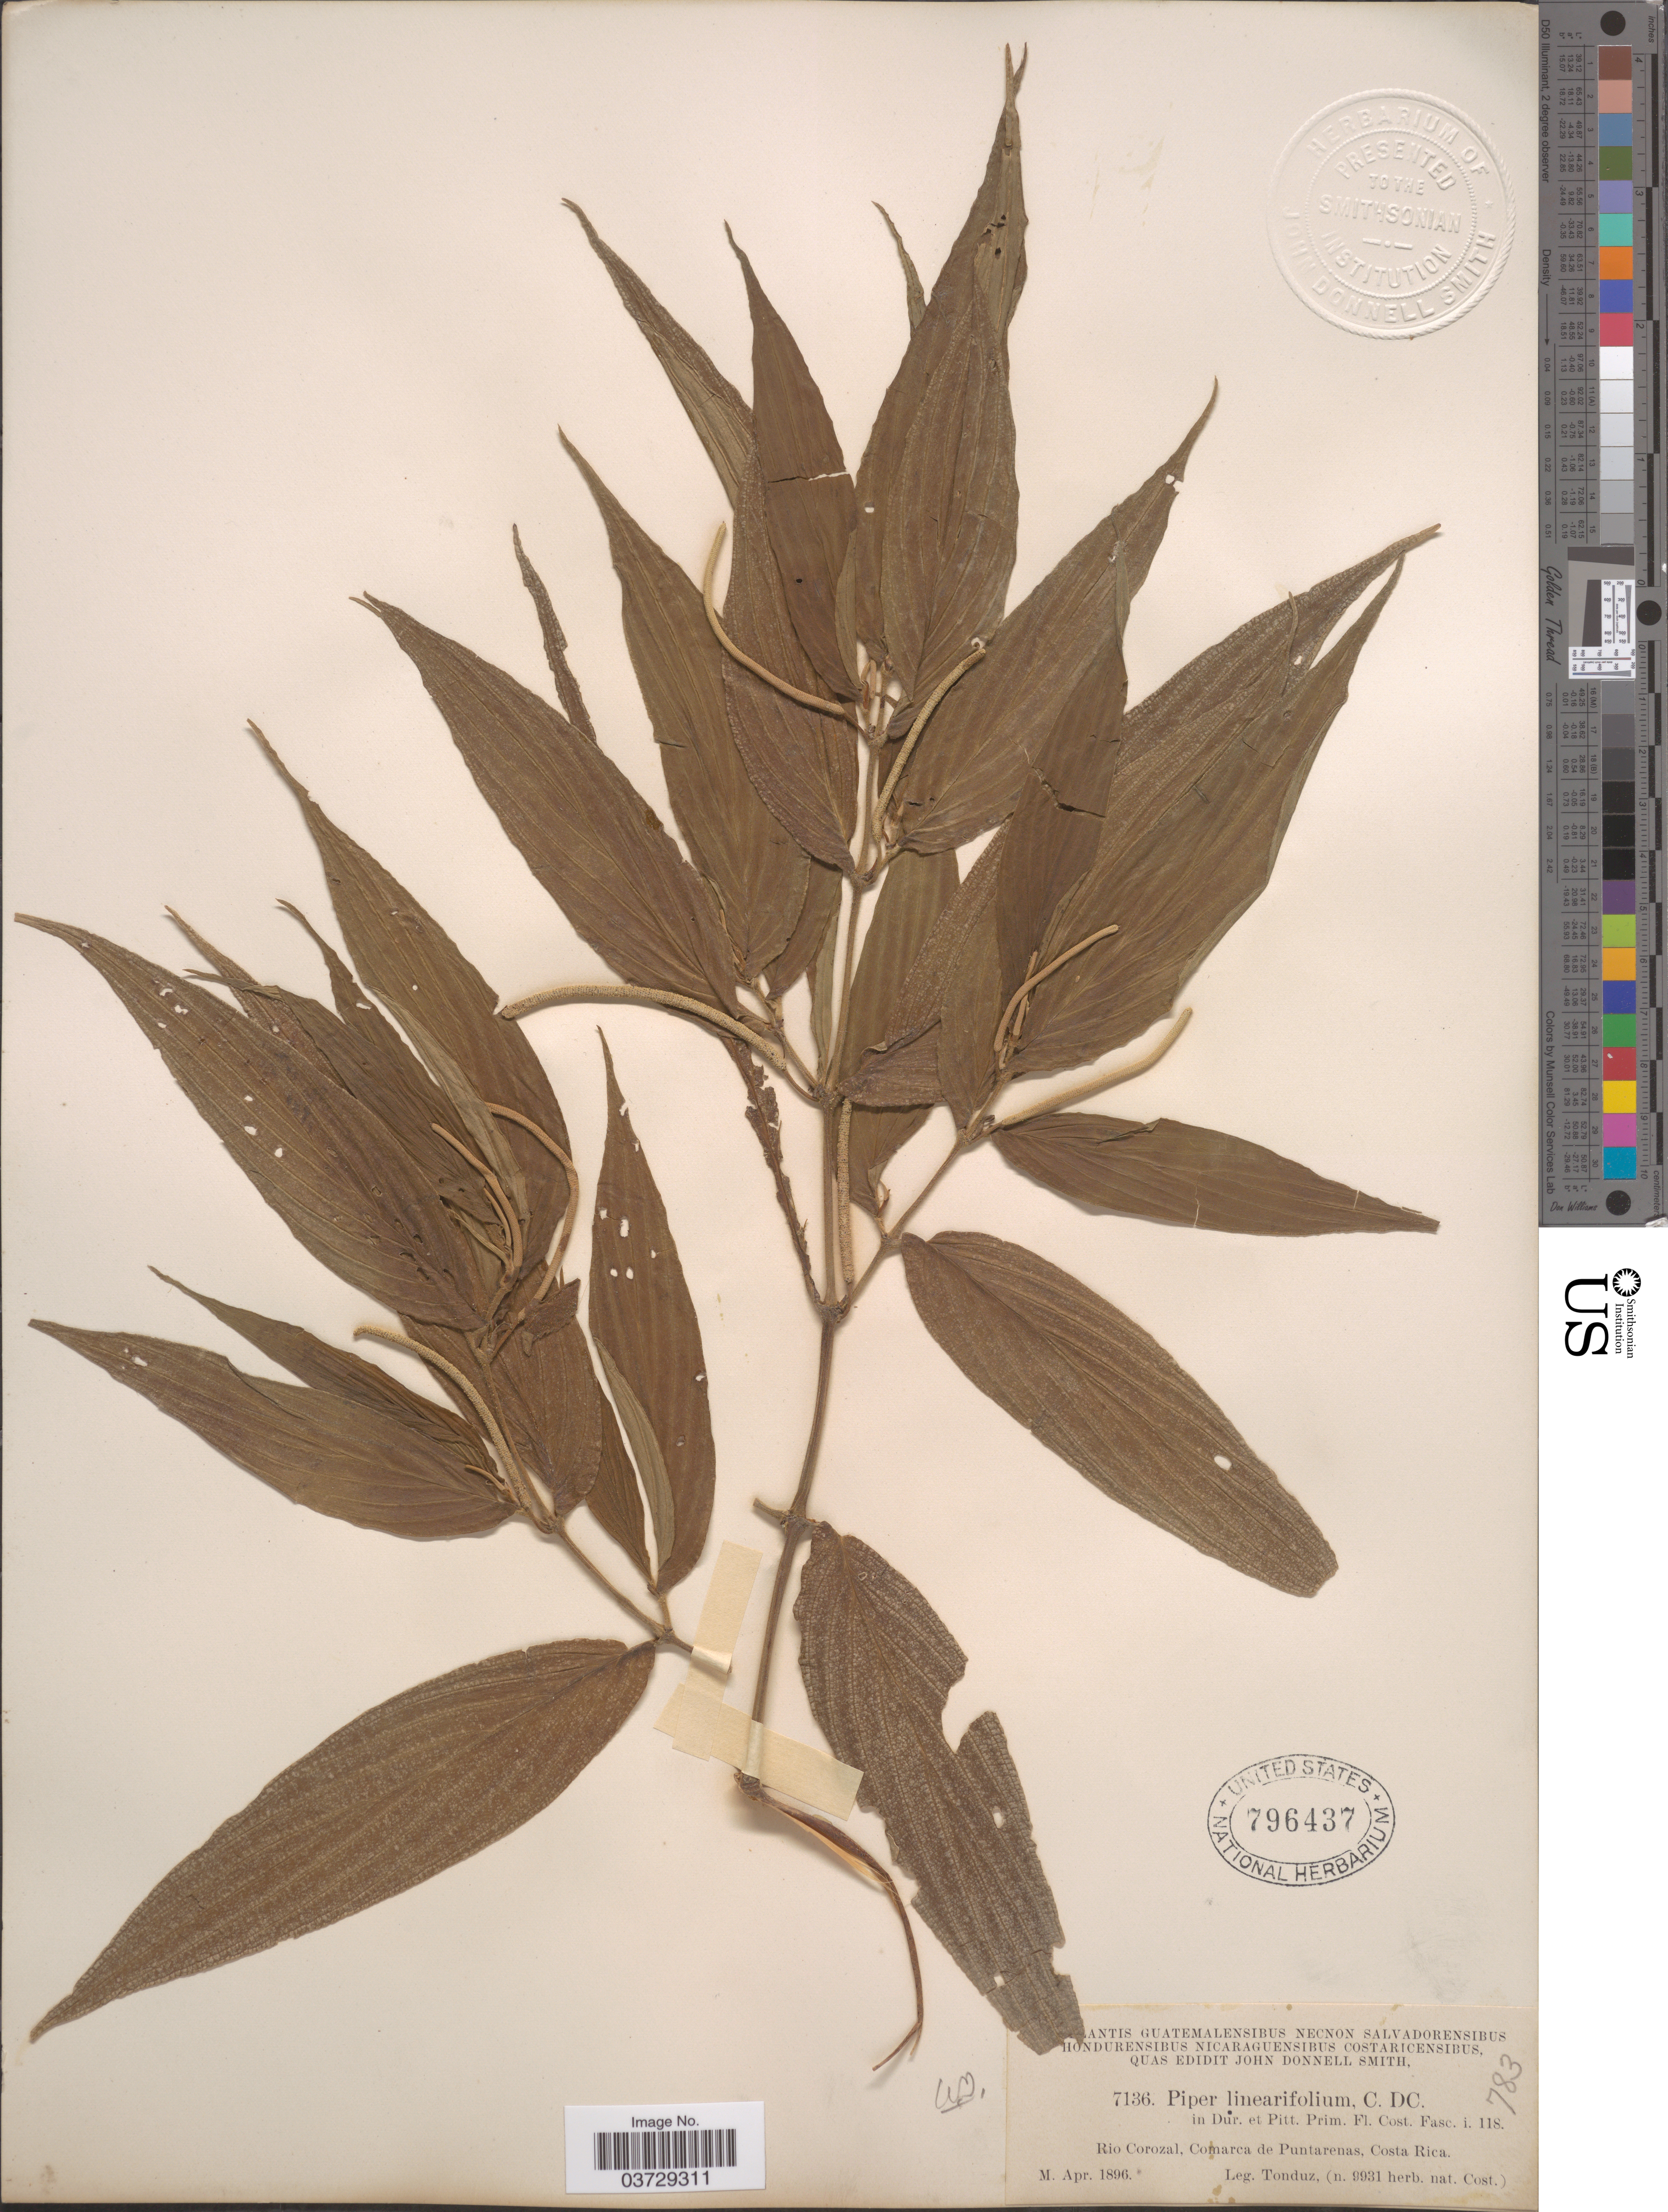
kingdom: Plantae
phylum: Tracheophyta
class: Magnoliopsida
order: Piperales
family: Piperaceae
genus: Piper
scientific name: Piper linearifolium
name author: C. DC.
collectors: Tonduz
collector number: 7136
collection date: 1896-04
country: Costa Rica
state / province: Puntarenas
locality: Rio Corozal, Comarca de Puntarenas.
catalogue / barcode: US 796437